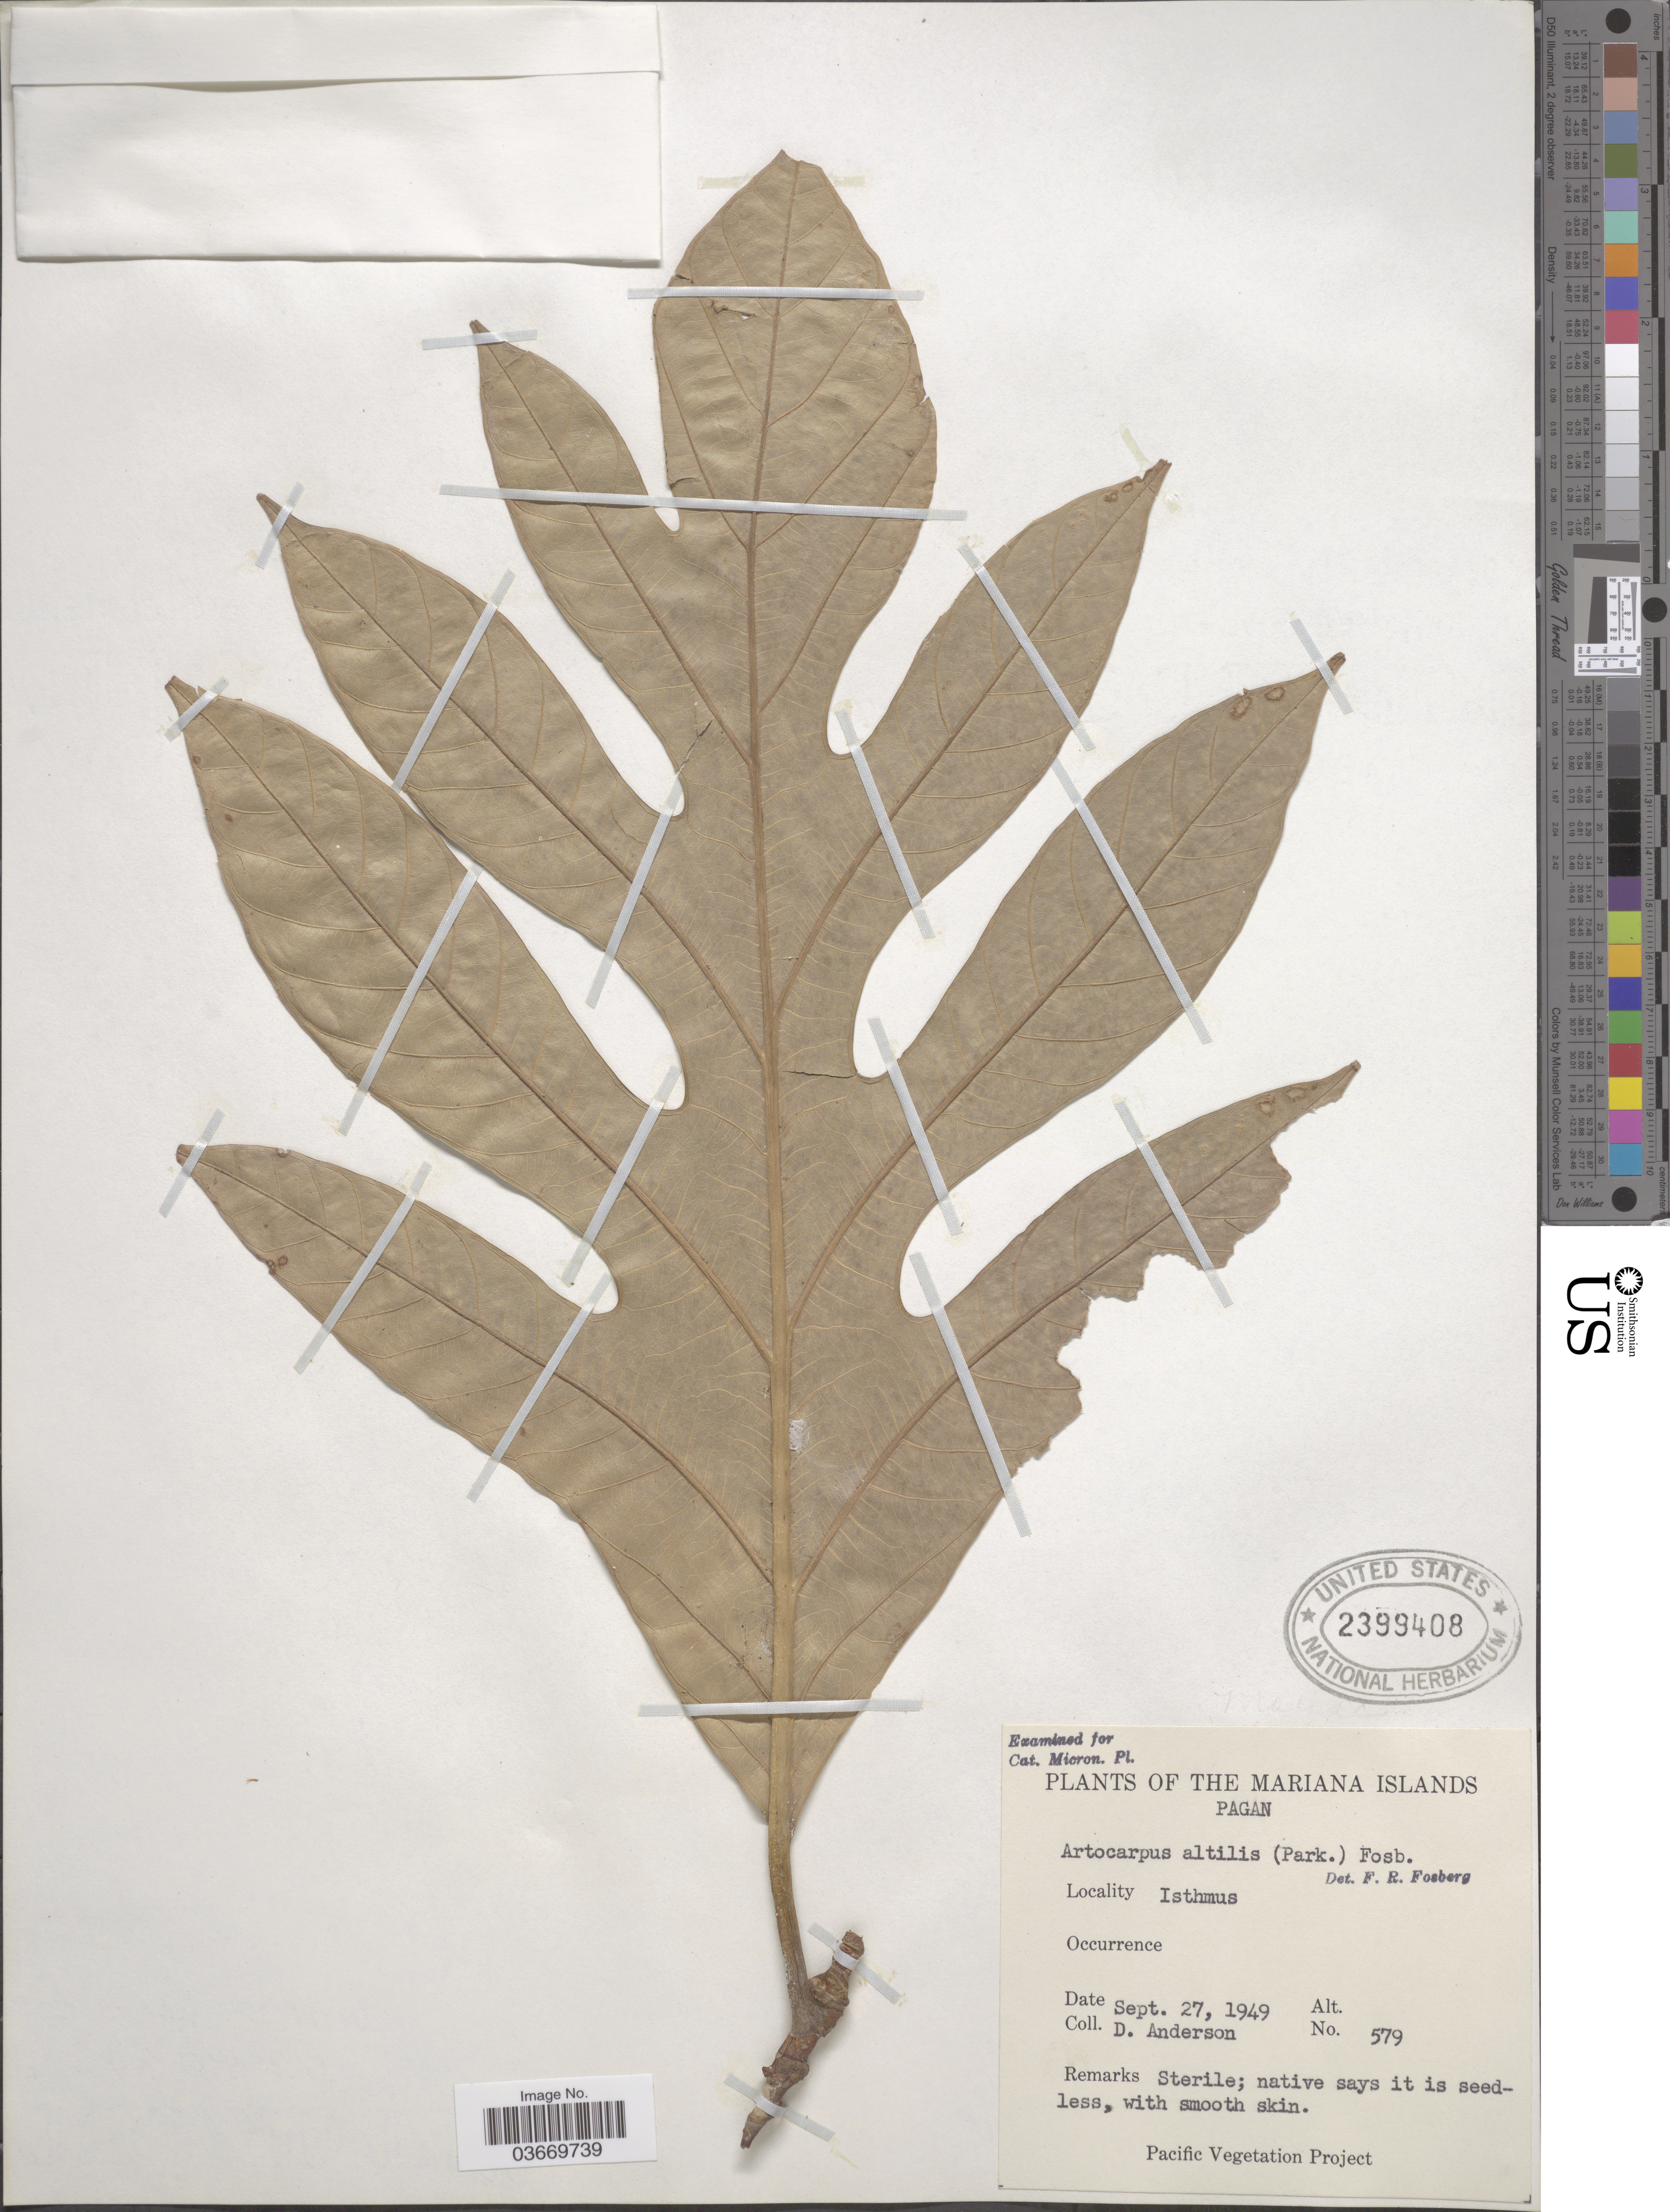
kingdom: Plantae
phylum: Tracheophyta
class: Magnoliopsida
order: Rosales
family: Moraceae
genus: Artocarpus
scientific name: Artocarpus altilis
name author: (Parkinson) Fosberg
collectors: D. Anderson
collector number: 579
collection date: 1949-09-27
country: Northern Mariana Islands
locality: The Mariana Islands. Pagan. Isthmus.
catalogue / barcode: US 2399408